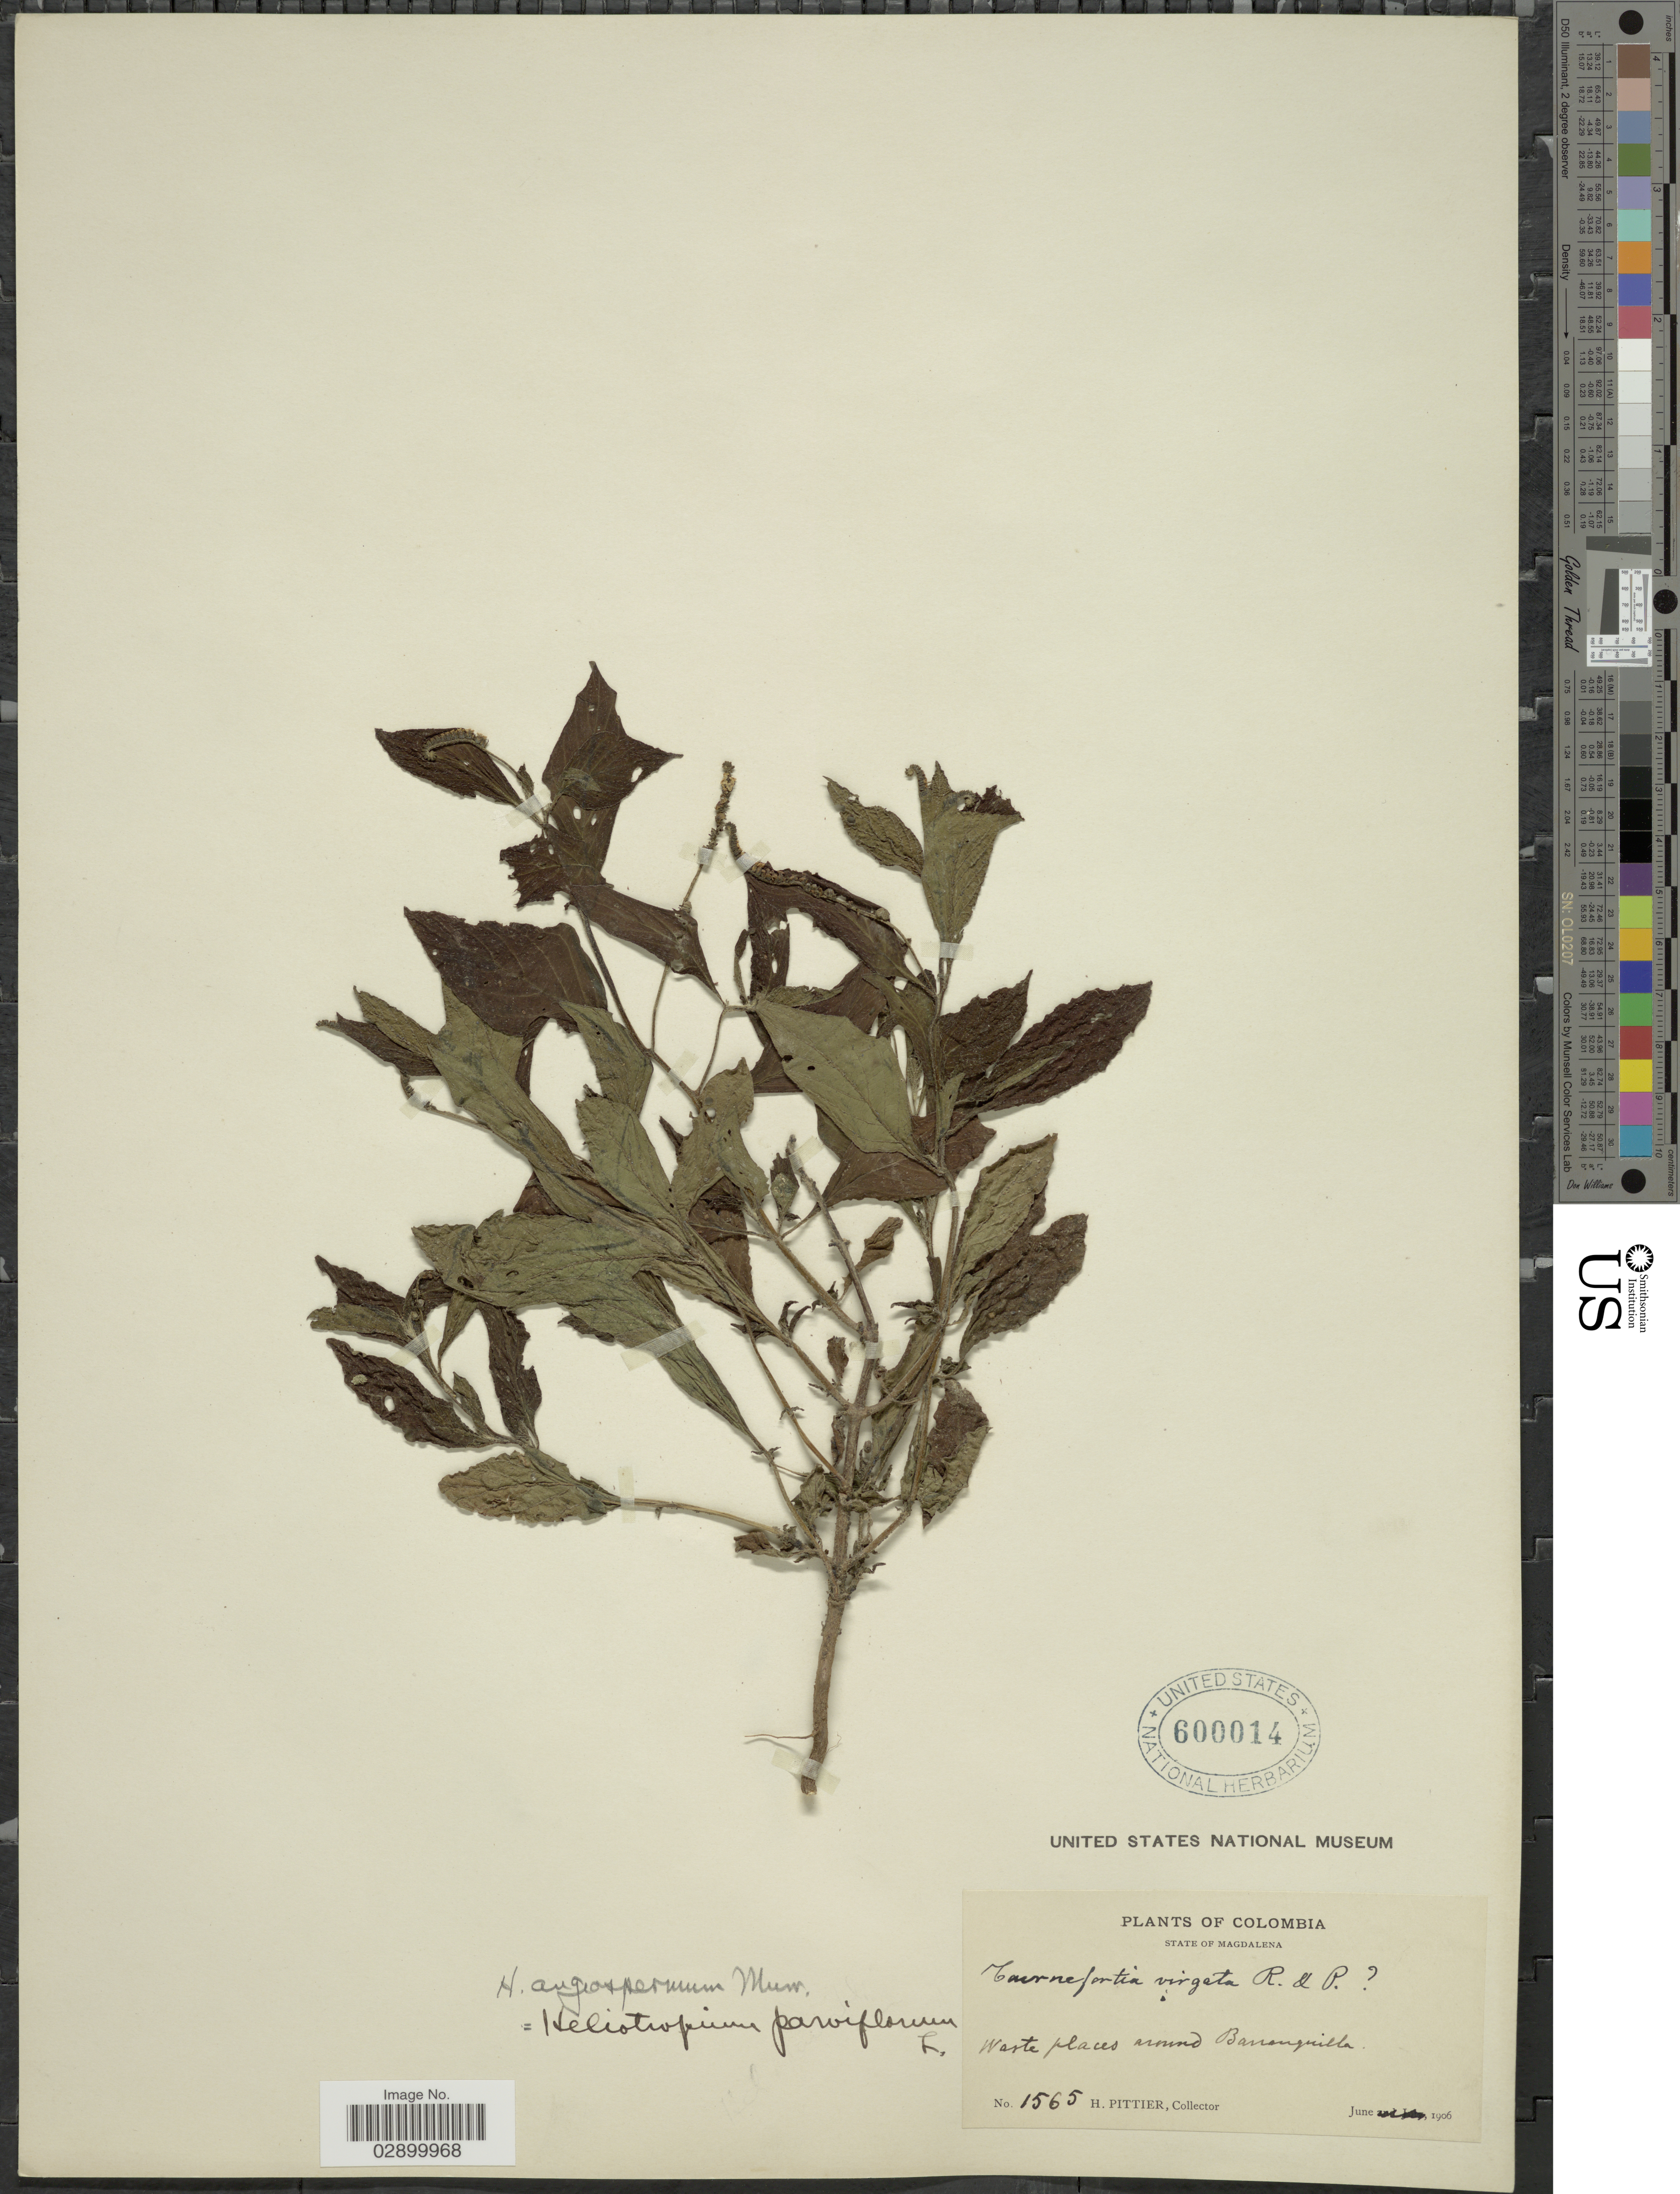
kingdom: Plantae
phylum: Tracheophyta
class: Magnoliopsida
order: Boraginales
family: Heliotropiaceae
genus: Heliotropium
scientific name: Heliotropium angiospermum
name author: Murray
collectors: H. F. Pittier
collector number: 1565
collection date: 1906-06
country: Colombia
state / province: Magdalena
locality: Waste places around Barranquilla.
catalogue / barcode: US 600014